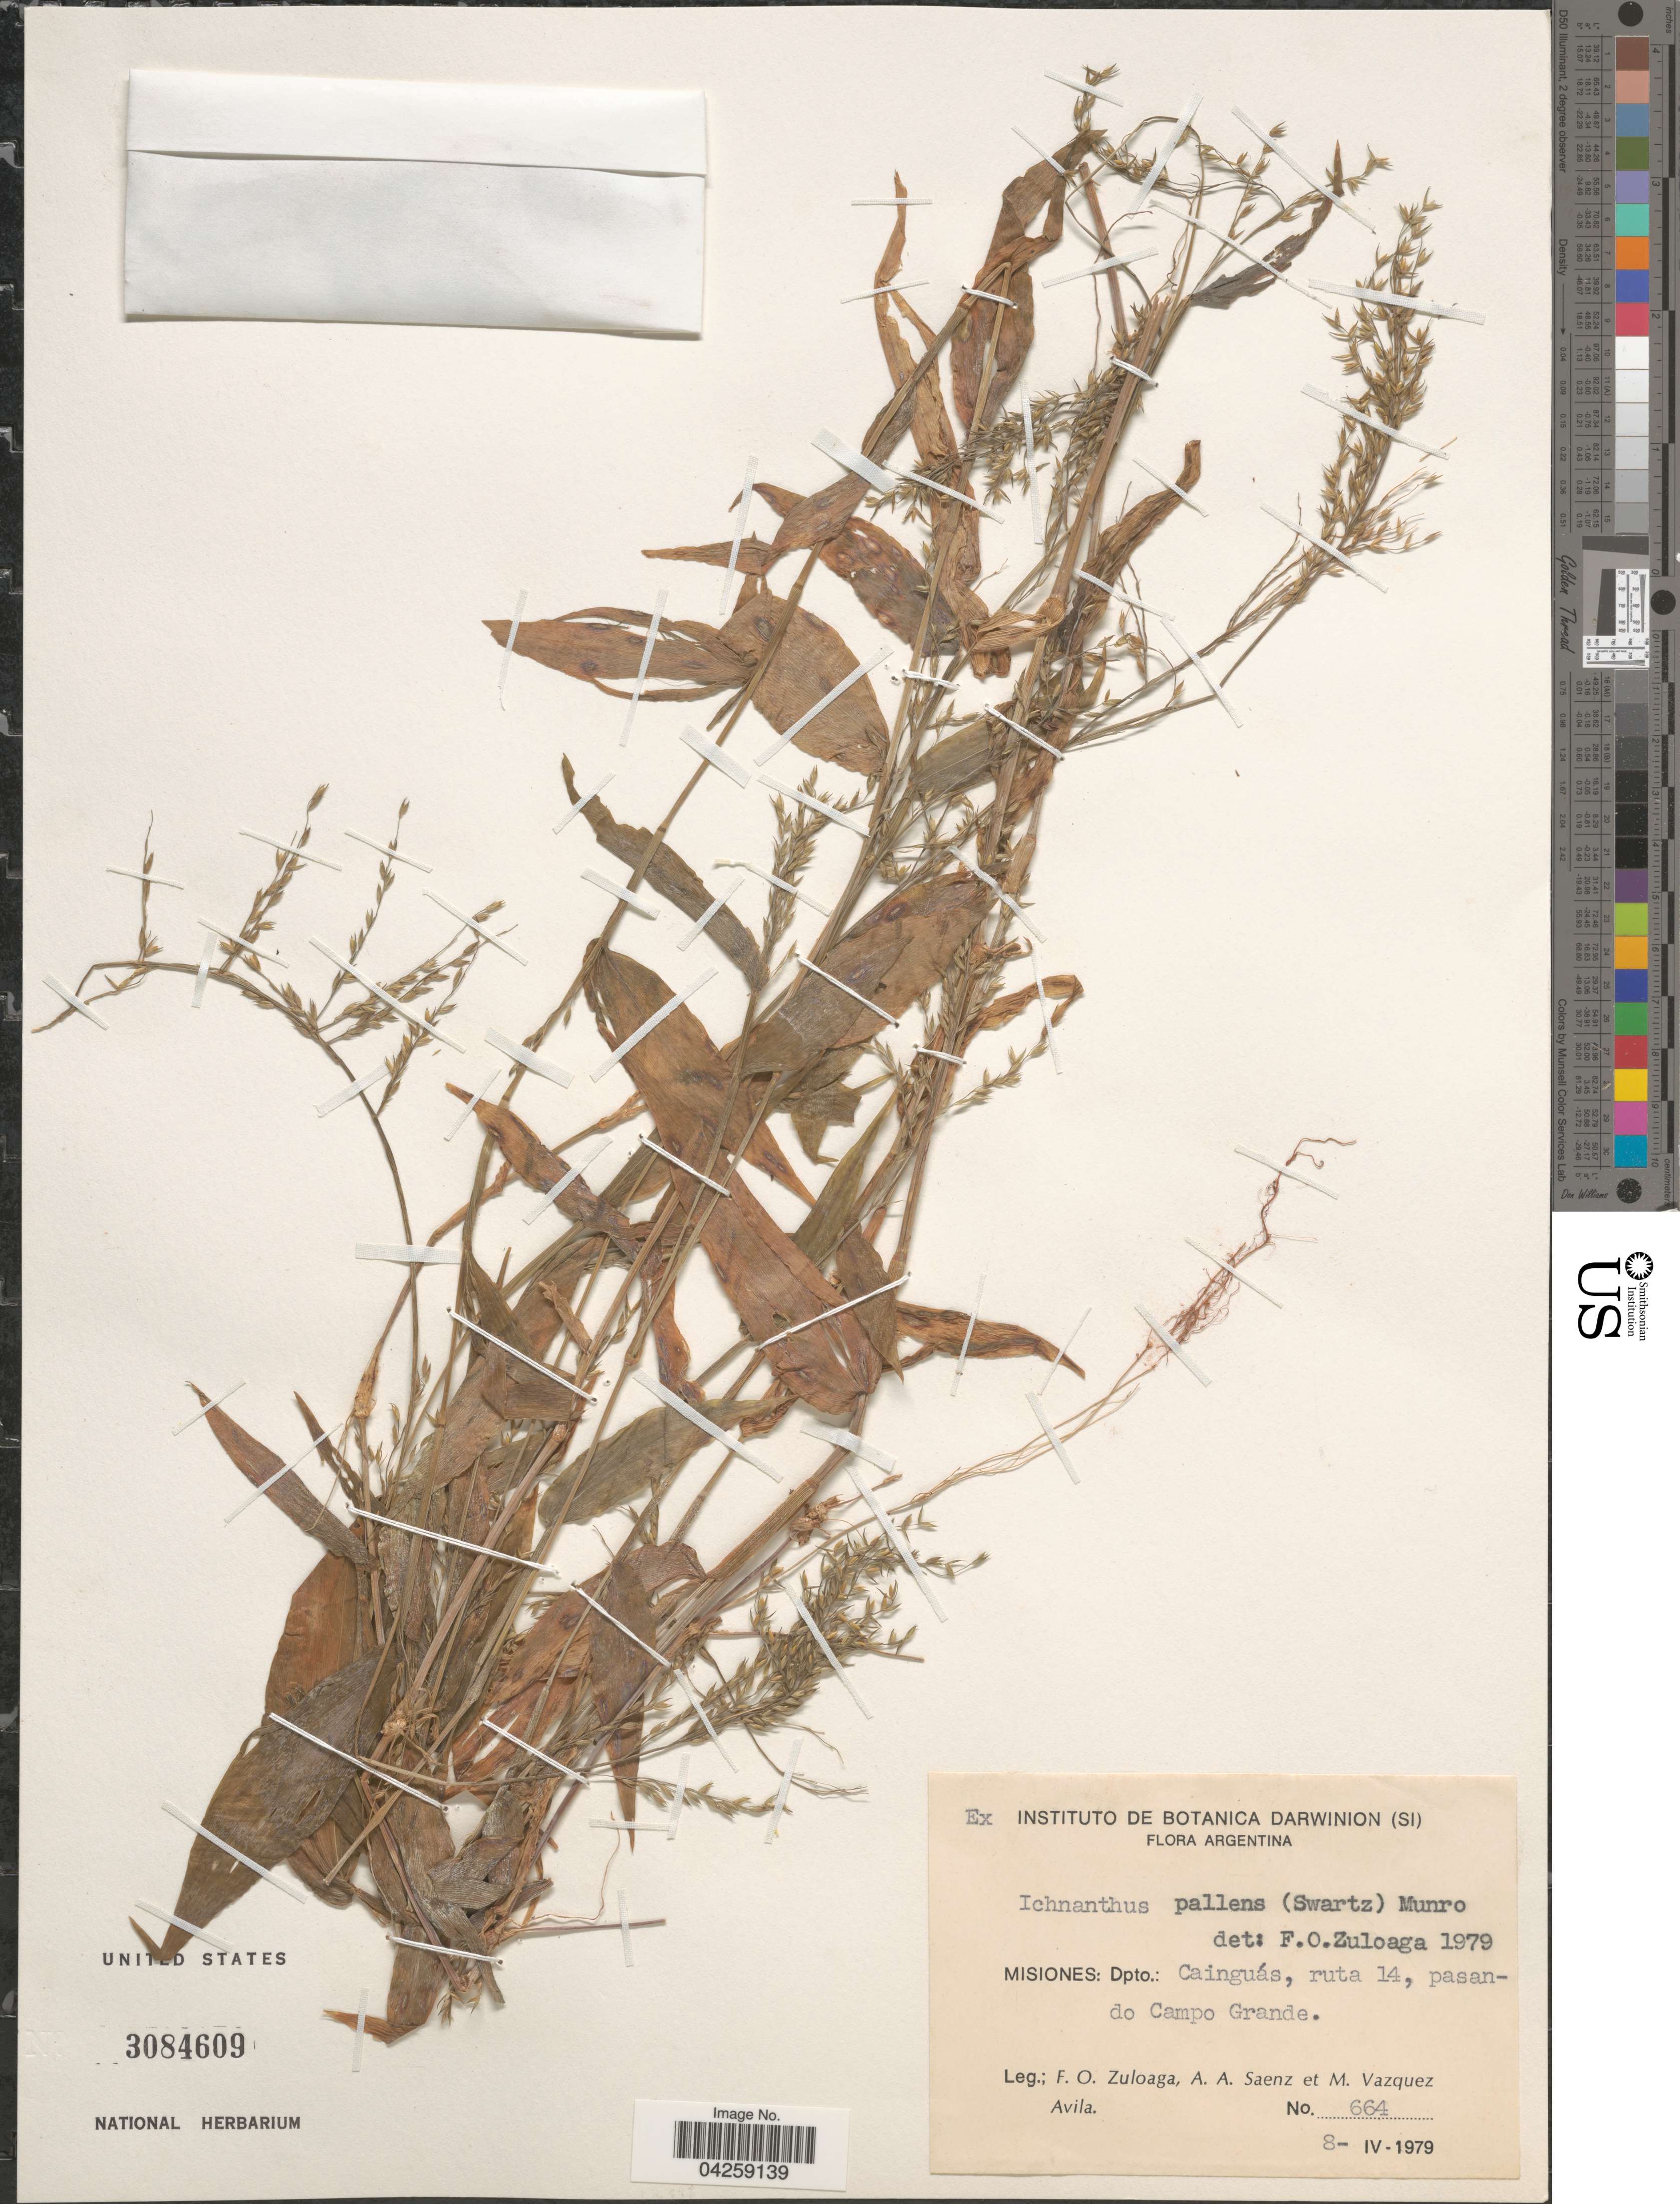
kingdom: Plantae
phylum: Tracheophyta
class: Liliopsida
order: Poales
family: Poaceae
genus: Ichnanthus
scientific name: Ichnanthus pallens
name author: (Sw.) Munro ex Benth.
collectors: F. O. Zuloaga, A. A. Saenz & M. D. Vázquez A.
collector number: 664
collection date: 1979-04-08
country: Argentina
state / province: Misiones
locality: Dpto.: Cainguás, ruta 14, pasando Campo Grande.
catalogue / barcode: US 3084609